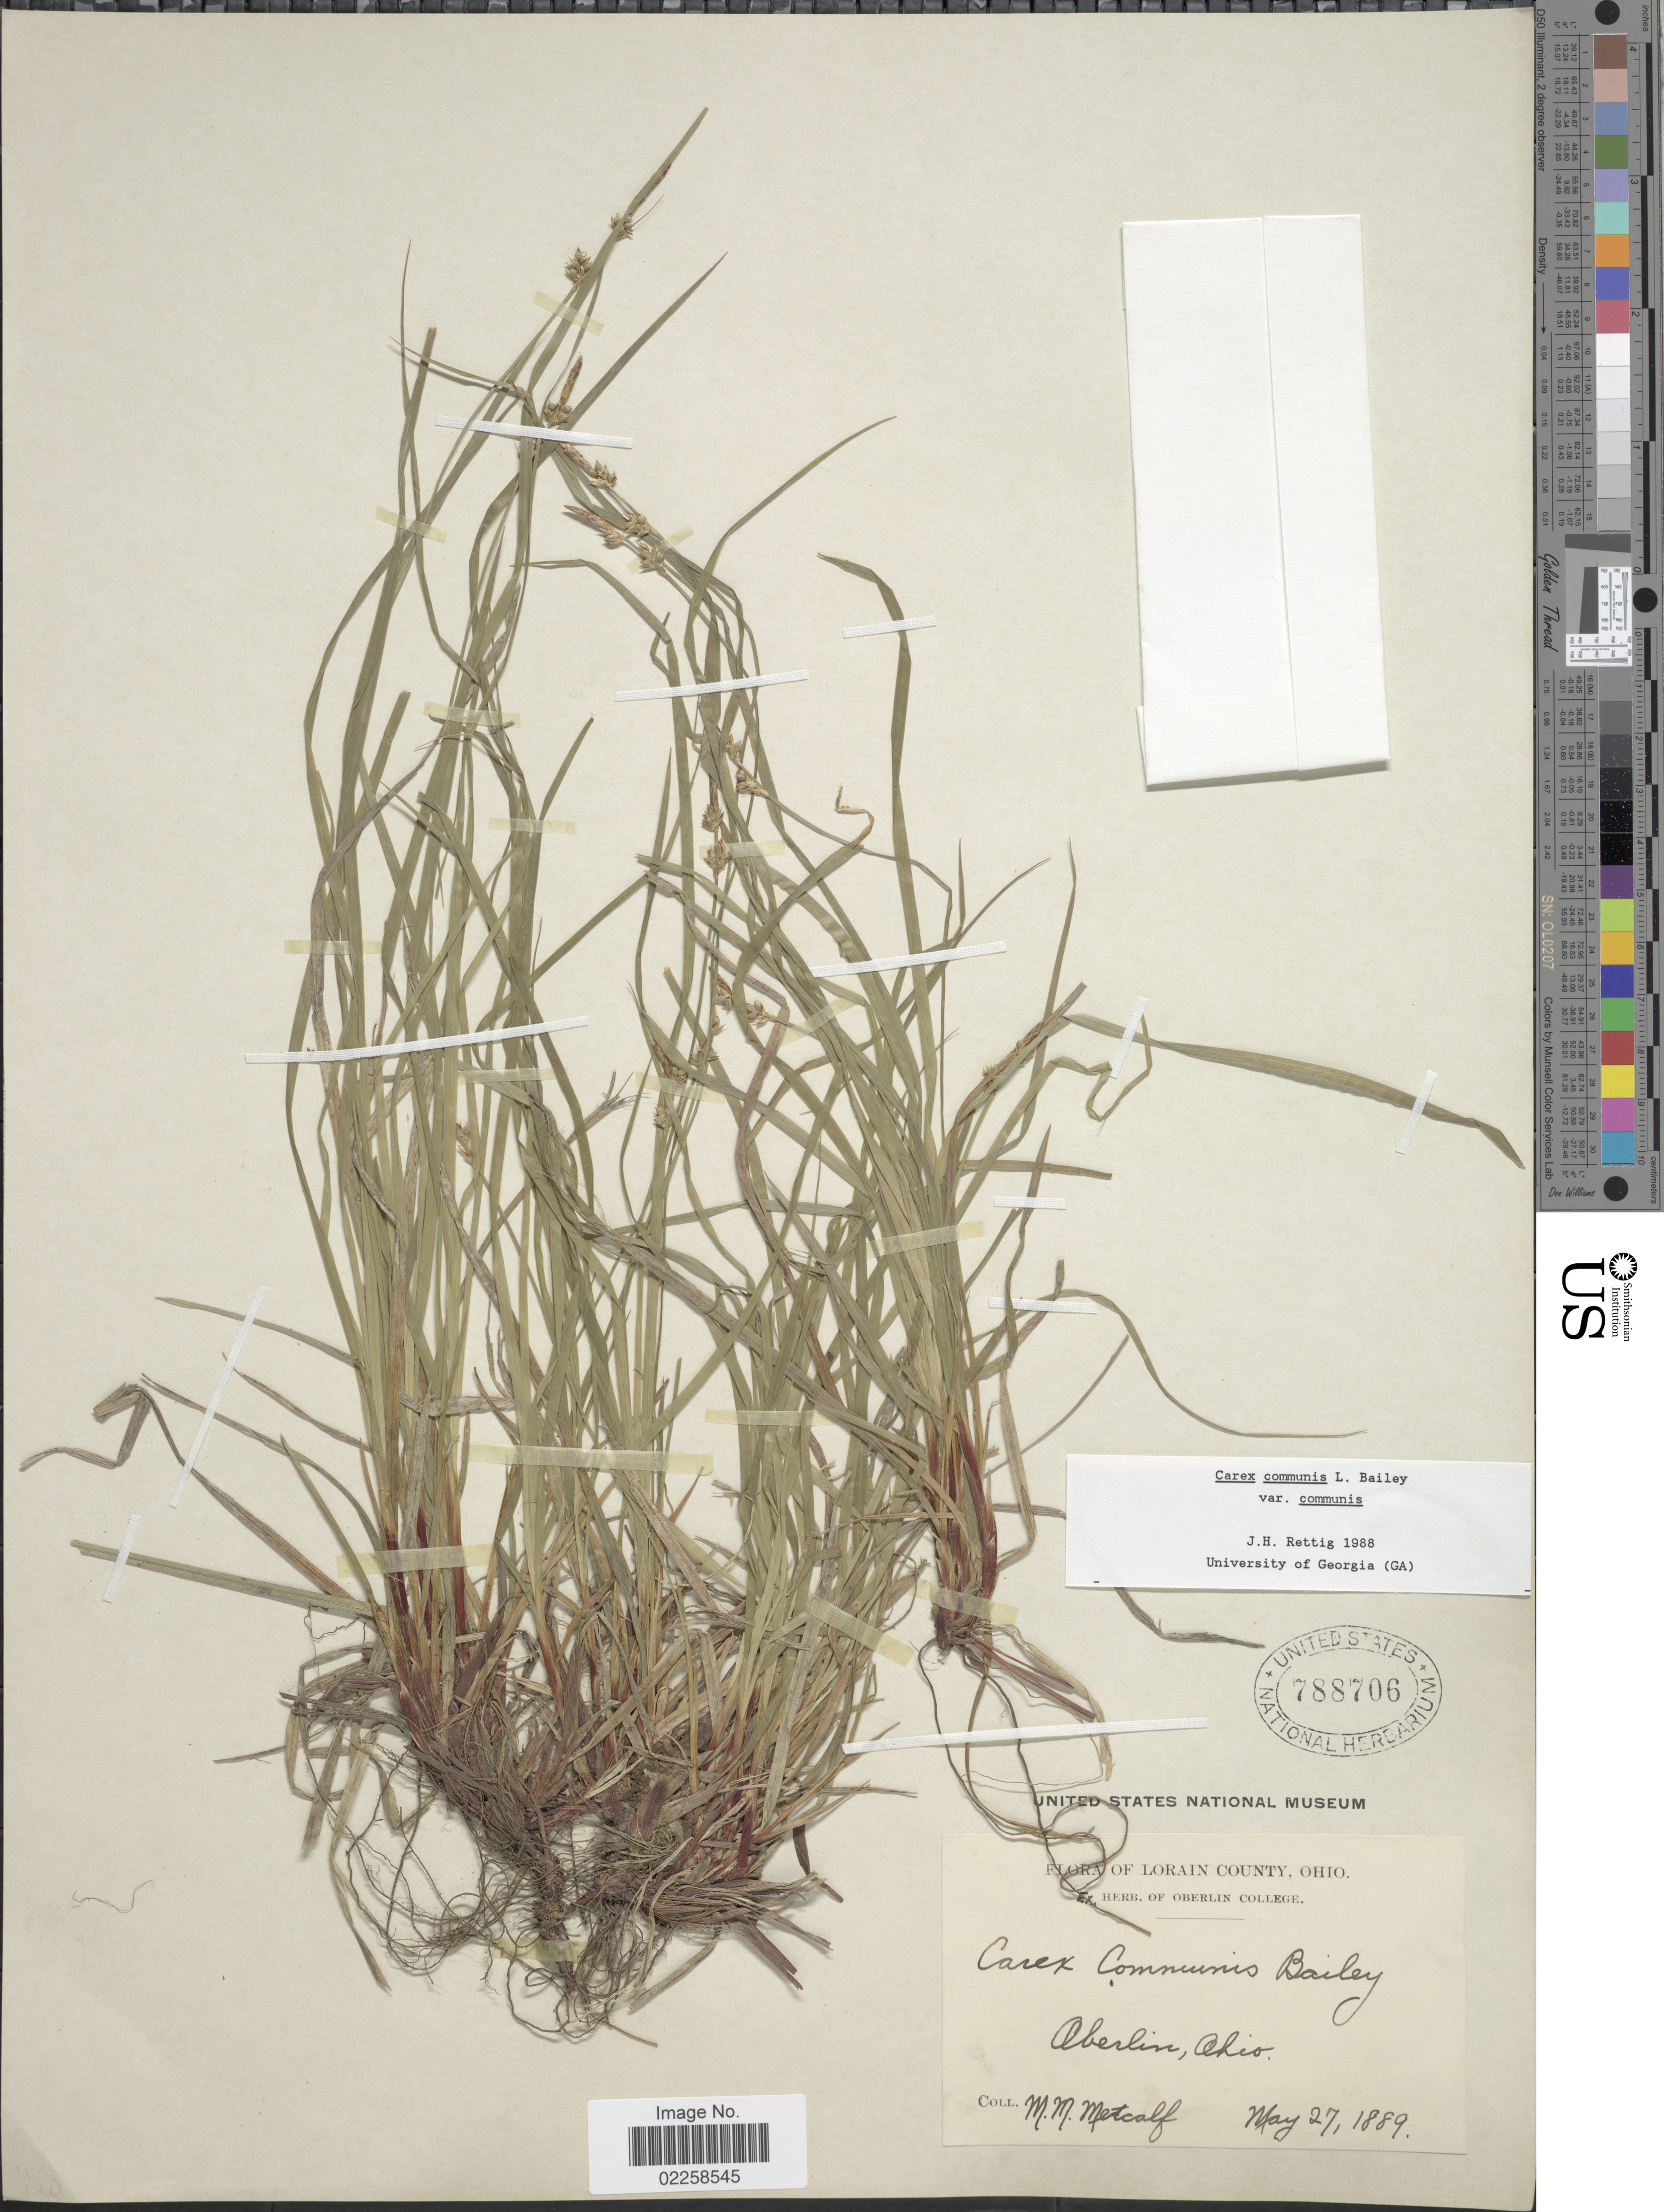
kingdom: Plantae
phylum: Tracheophyta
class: Liliopsida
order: Poales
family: Cyperaceae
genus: Carex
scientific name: Carex communis var. communis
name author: L.H. Bailey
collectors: M. Metcalf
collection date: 1889-05-27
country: United States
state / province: Ohio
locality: Lorain County. Aberlin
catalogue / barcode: US 788706